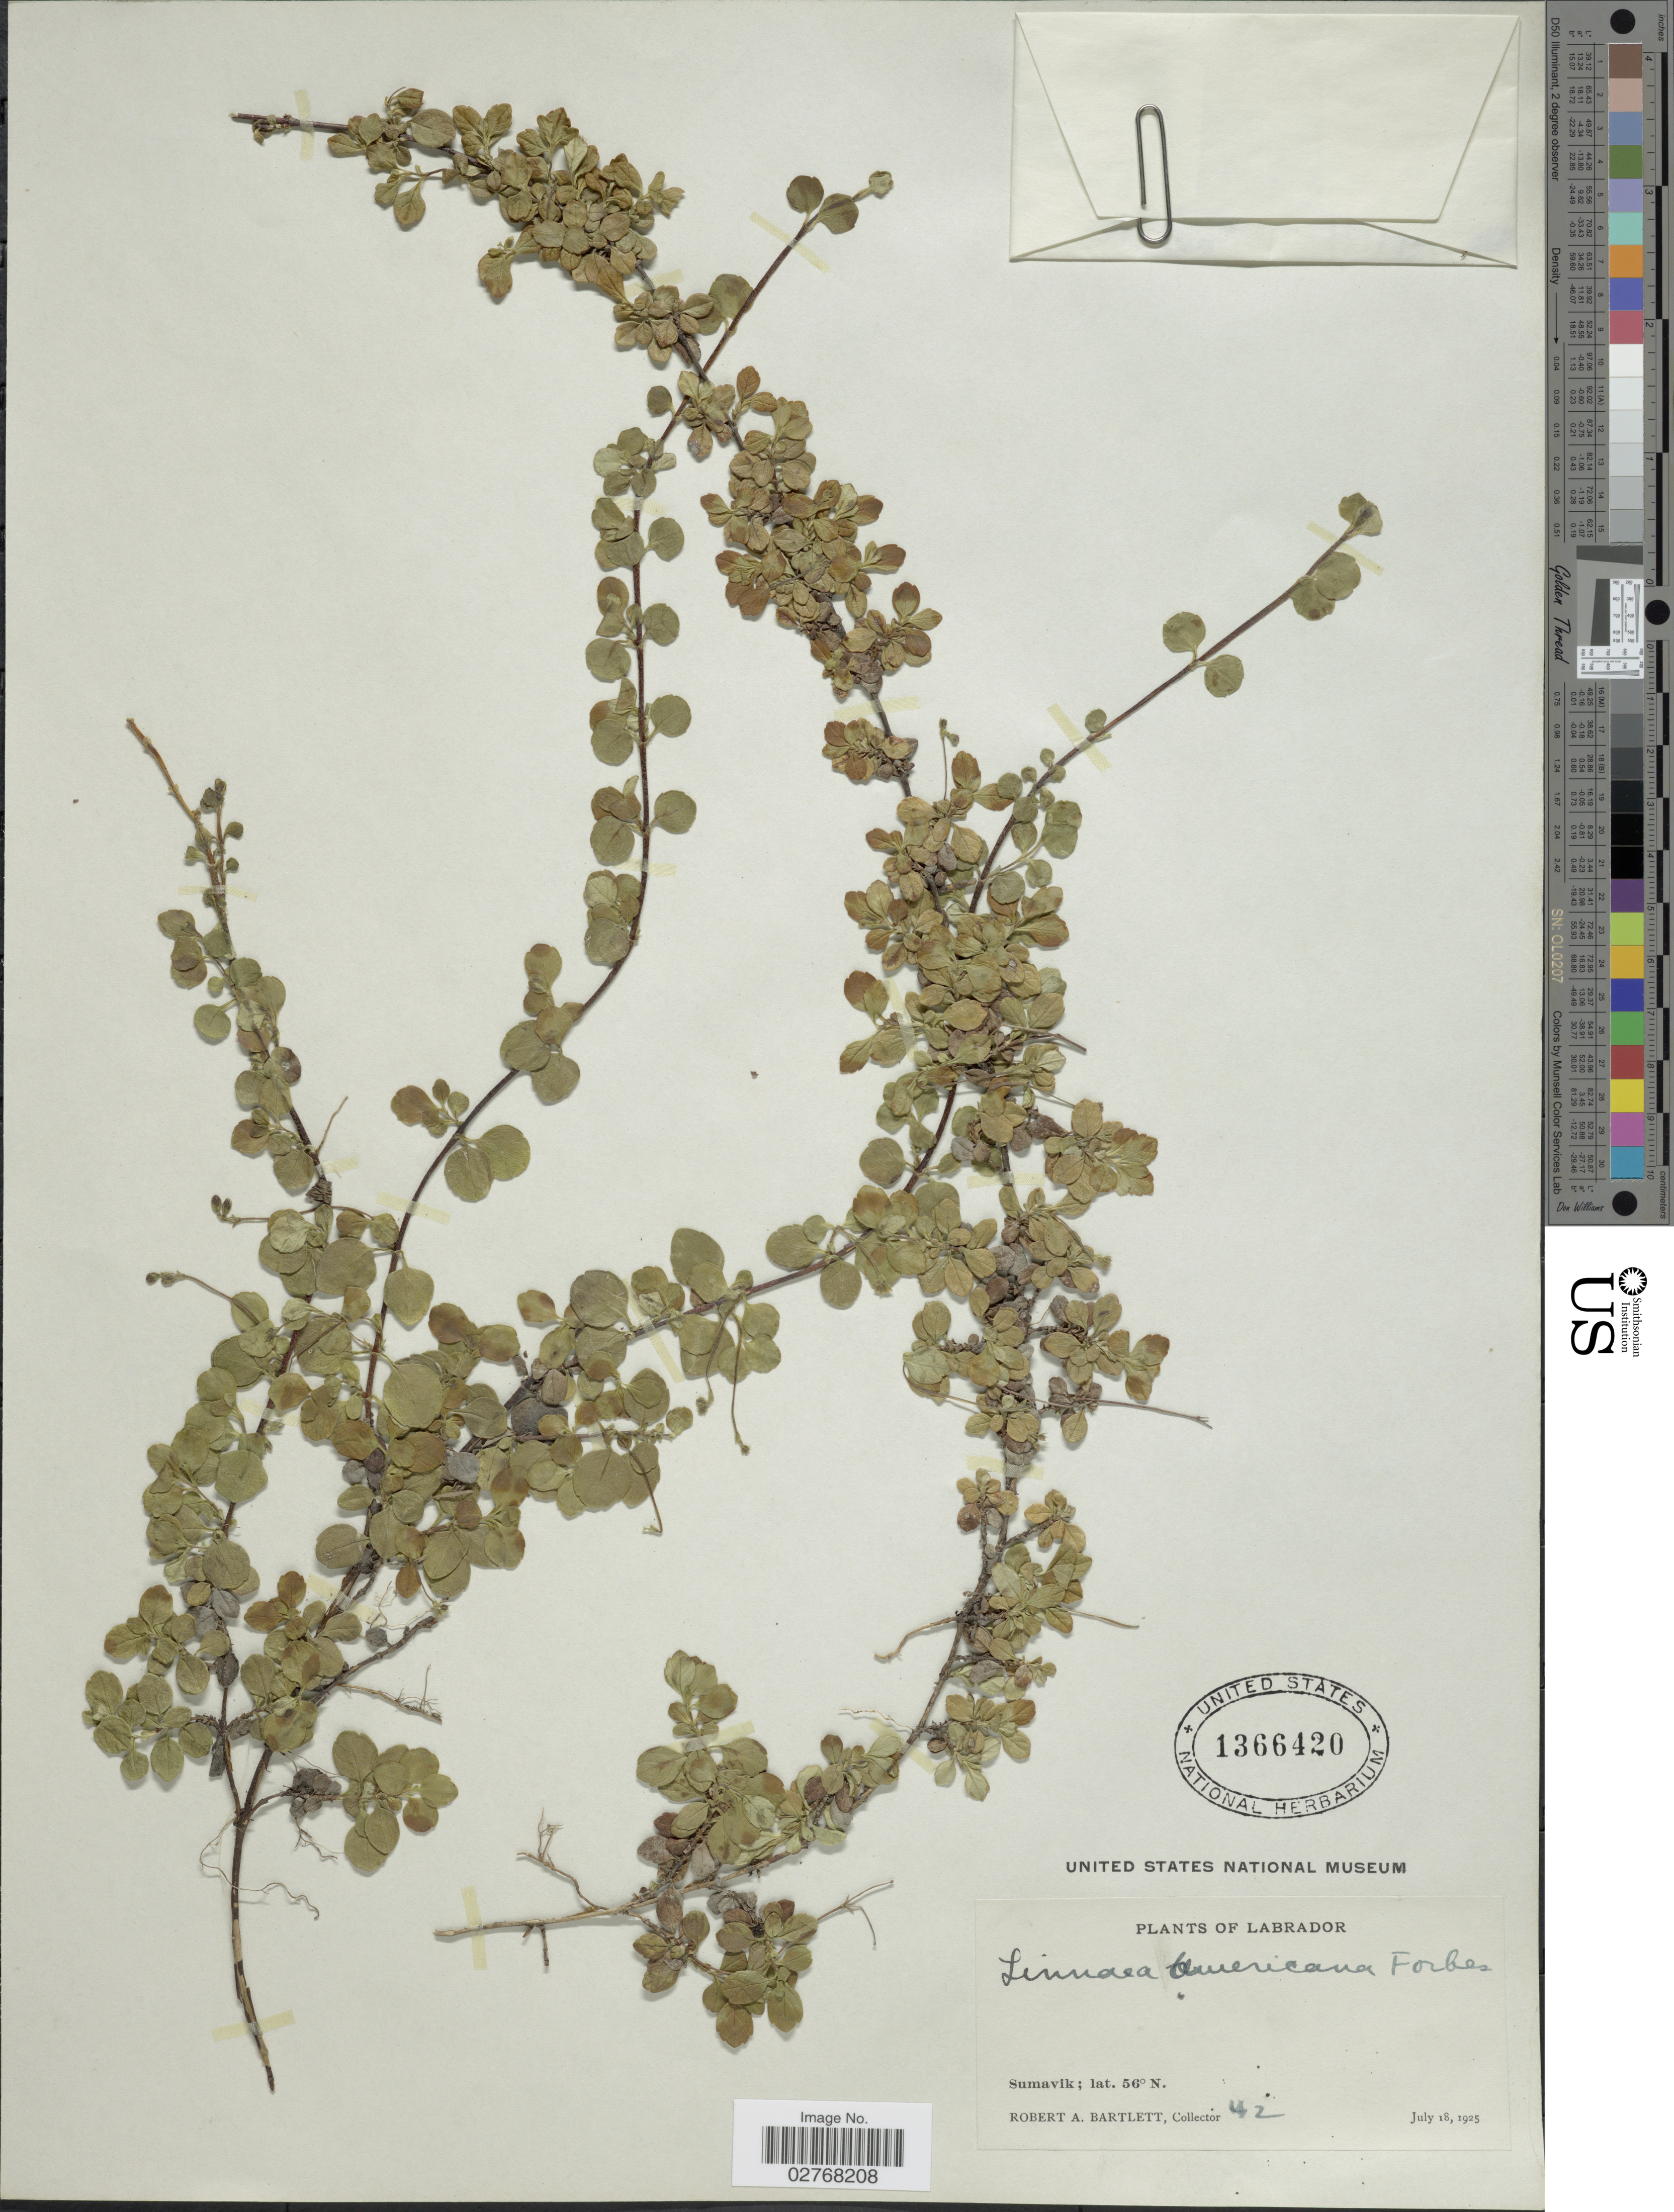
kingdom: Plantae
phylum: Tracheophyta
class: Magnoliopsida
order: Dipsacales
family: Caprifoliaceae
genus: Linnaea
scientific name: Linnaea borealis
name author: L.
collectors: R. A. Bartlett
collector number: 42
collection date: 1925-07-18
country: Canada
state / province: Newfoundland and Labrador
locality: Labrador. Sumavik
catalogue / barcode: US 1366420